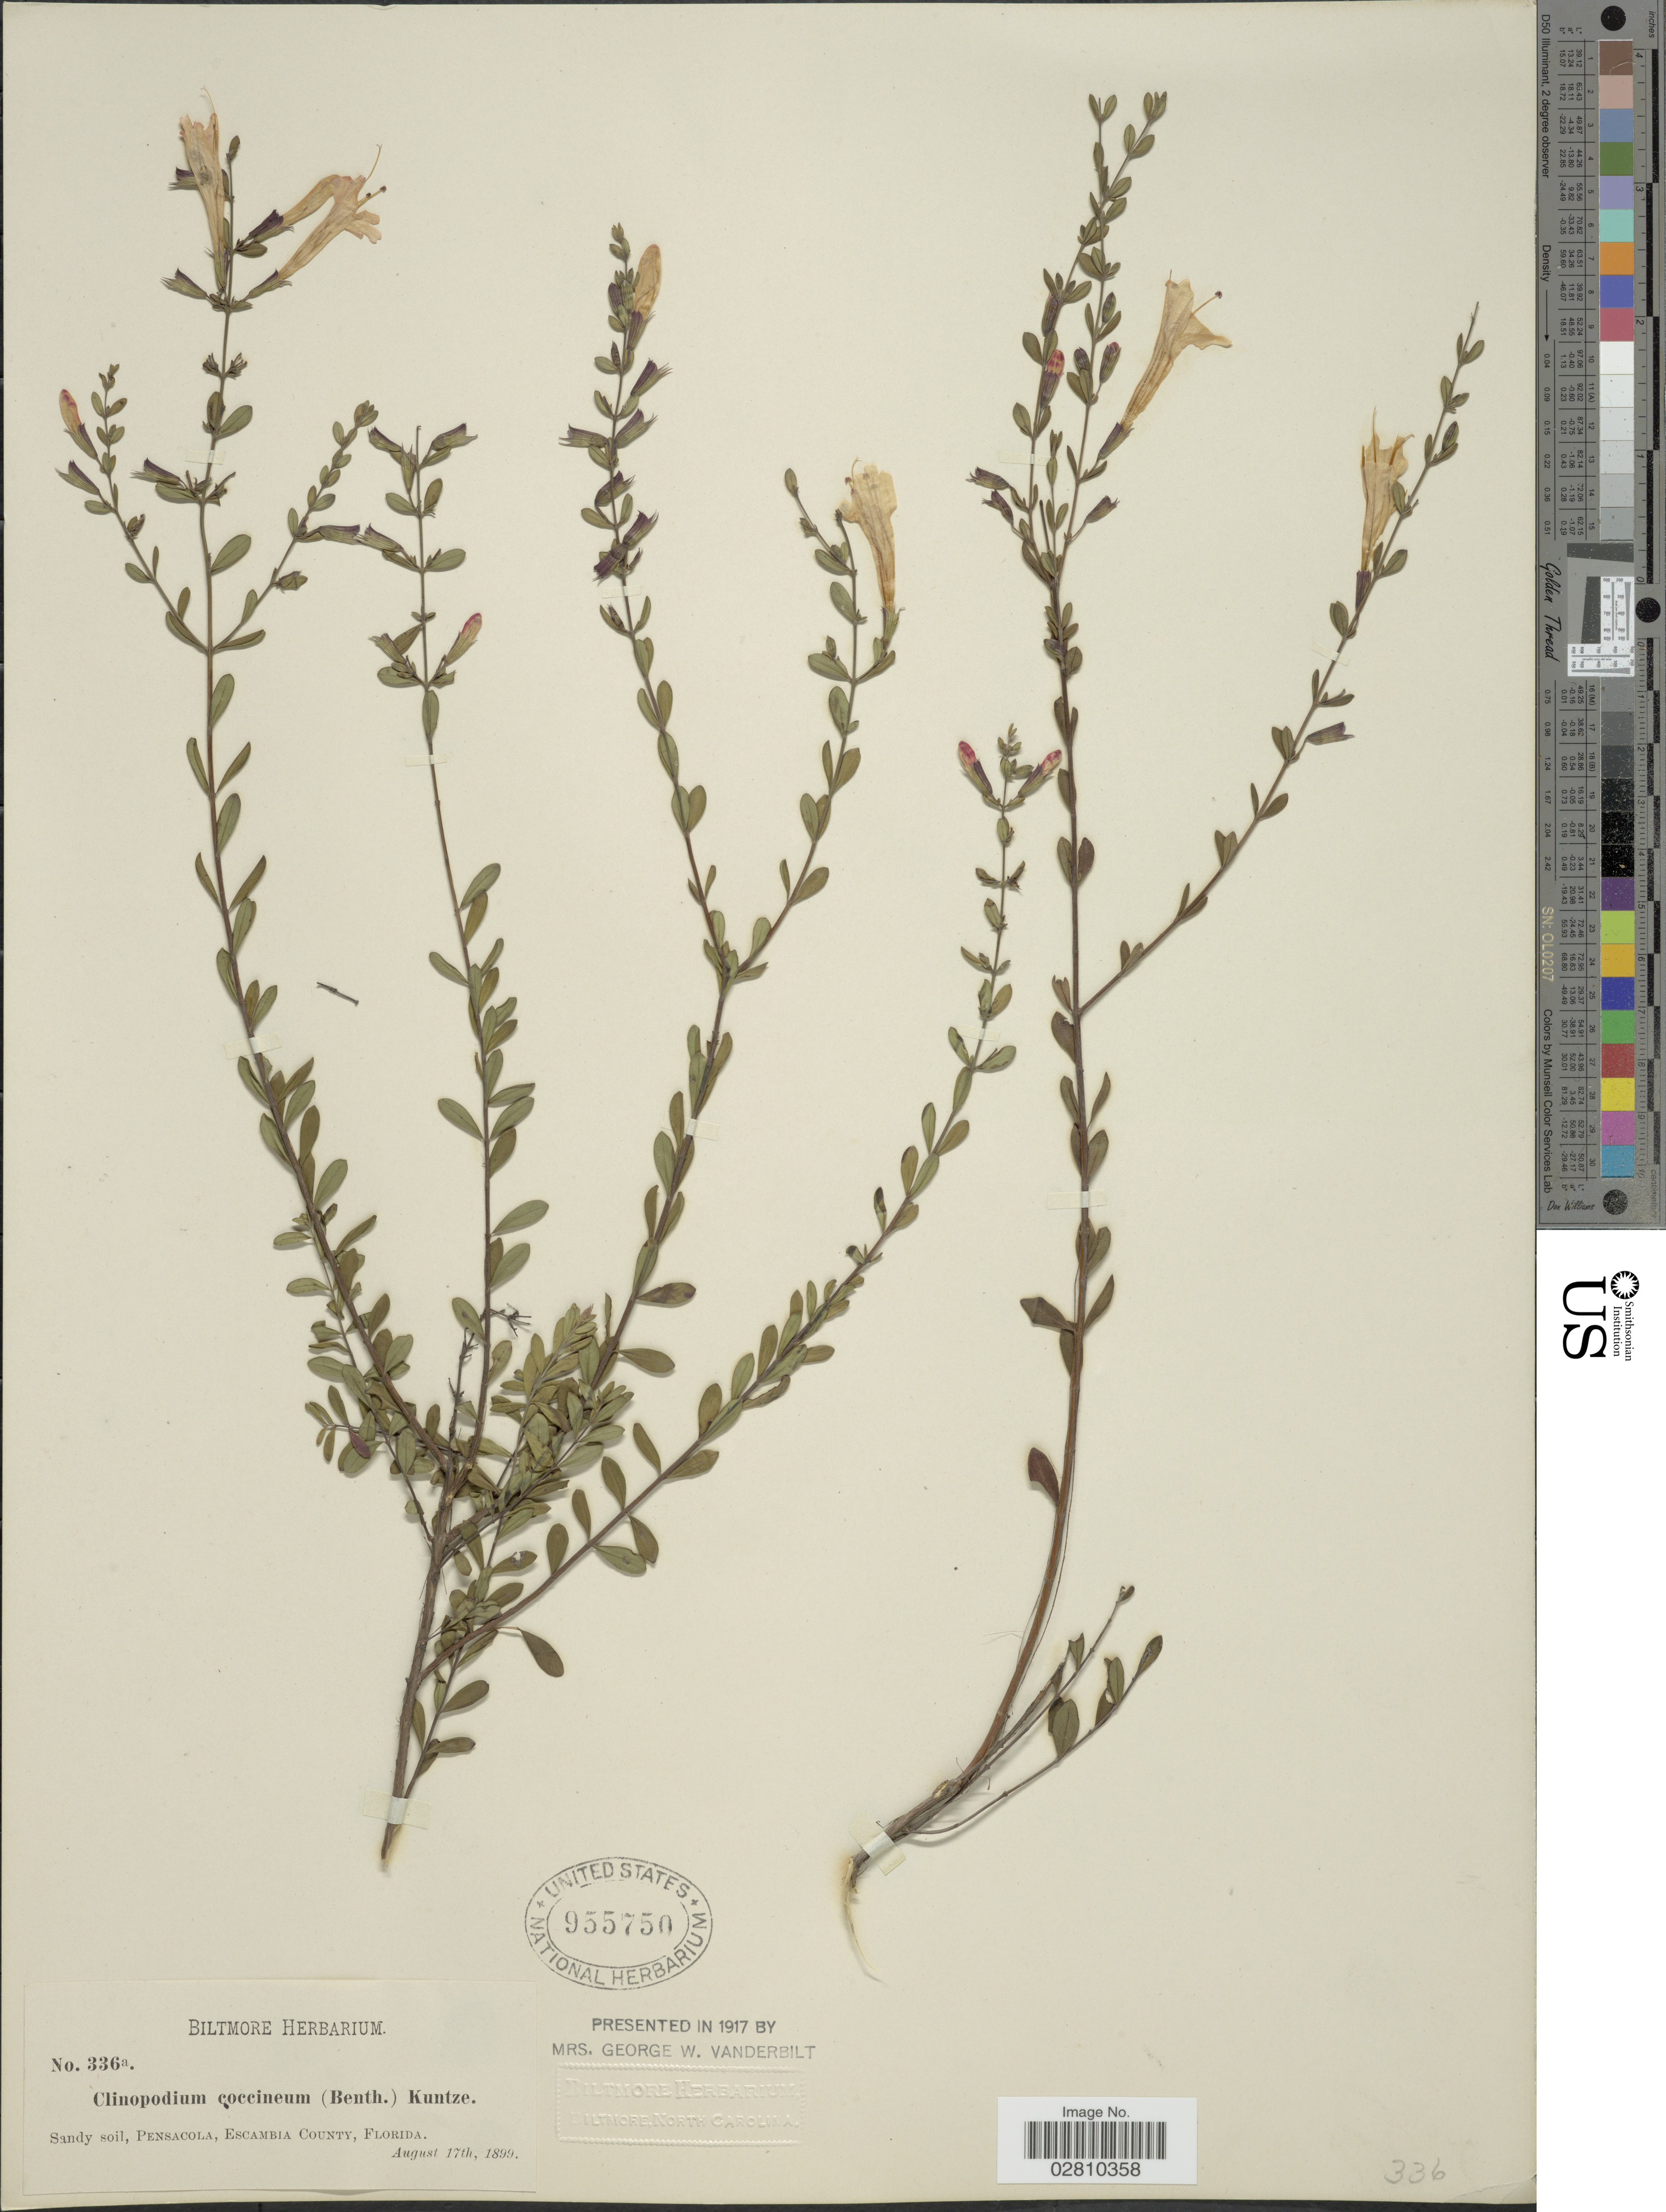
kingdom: Plantae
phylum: Tracheophyta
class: Magnoliopsida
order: Lamiales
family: Lamiaceae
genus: Clinopodium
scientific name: Clinopodium coccineum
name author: (Nutt. ex Hook.) Kuntze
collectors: ex herb. Biltmore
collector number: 336a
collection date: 1899-08-17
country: United States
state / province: Florida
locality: Sandy soil. Pensacola, Escambia County.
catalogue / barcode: US 955750